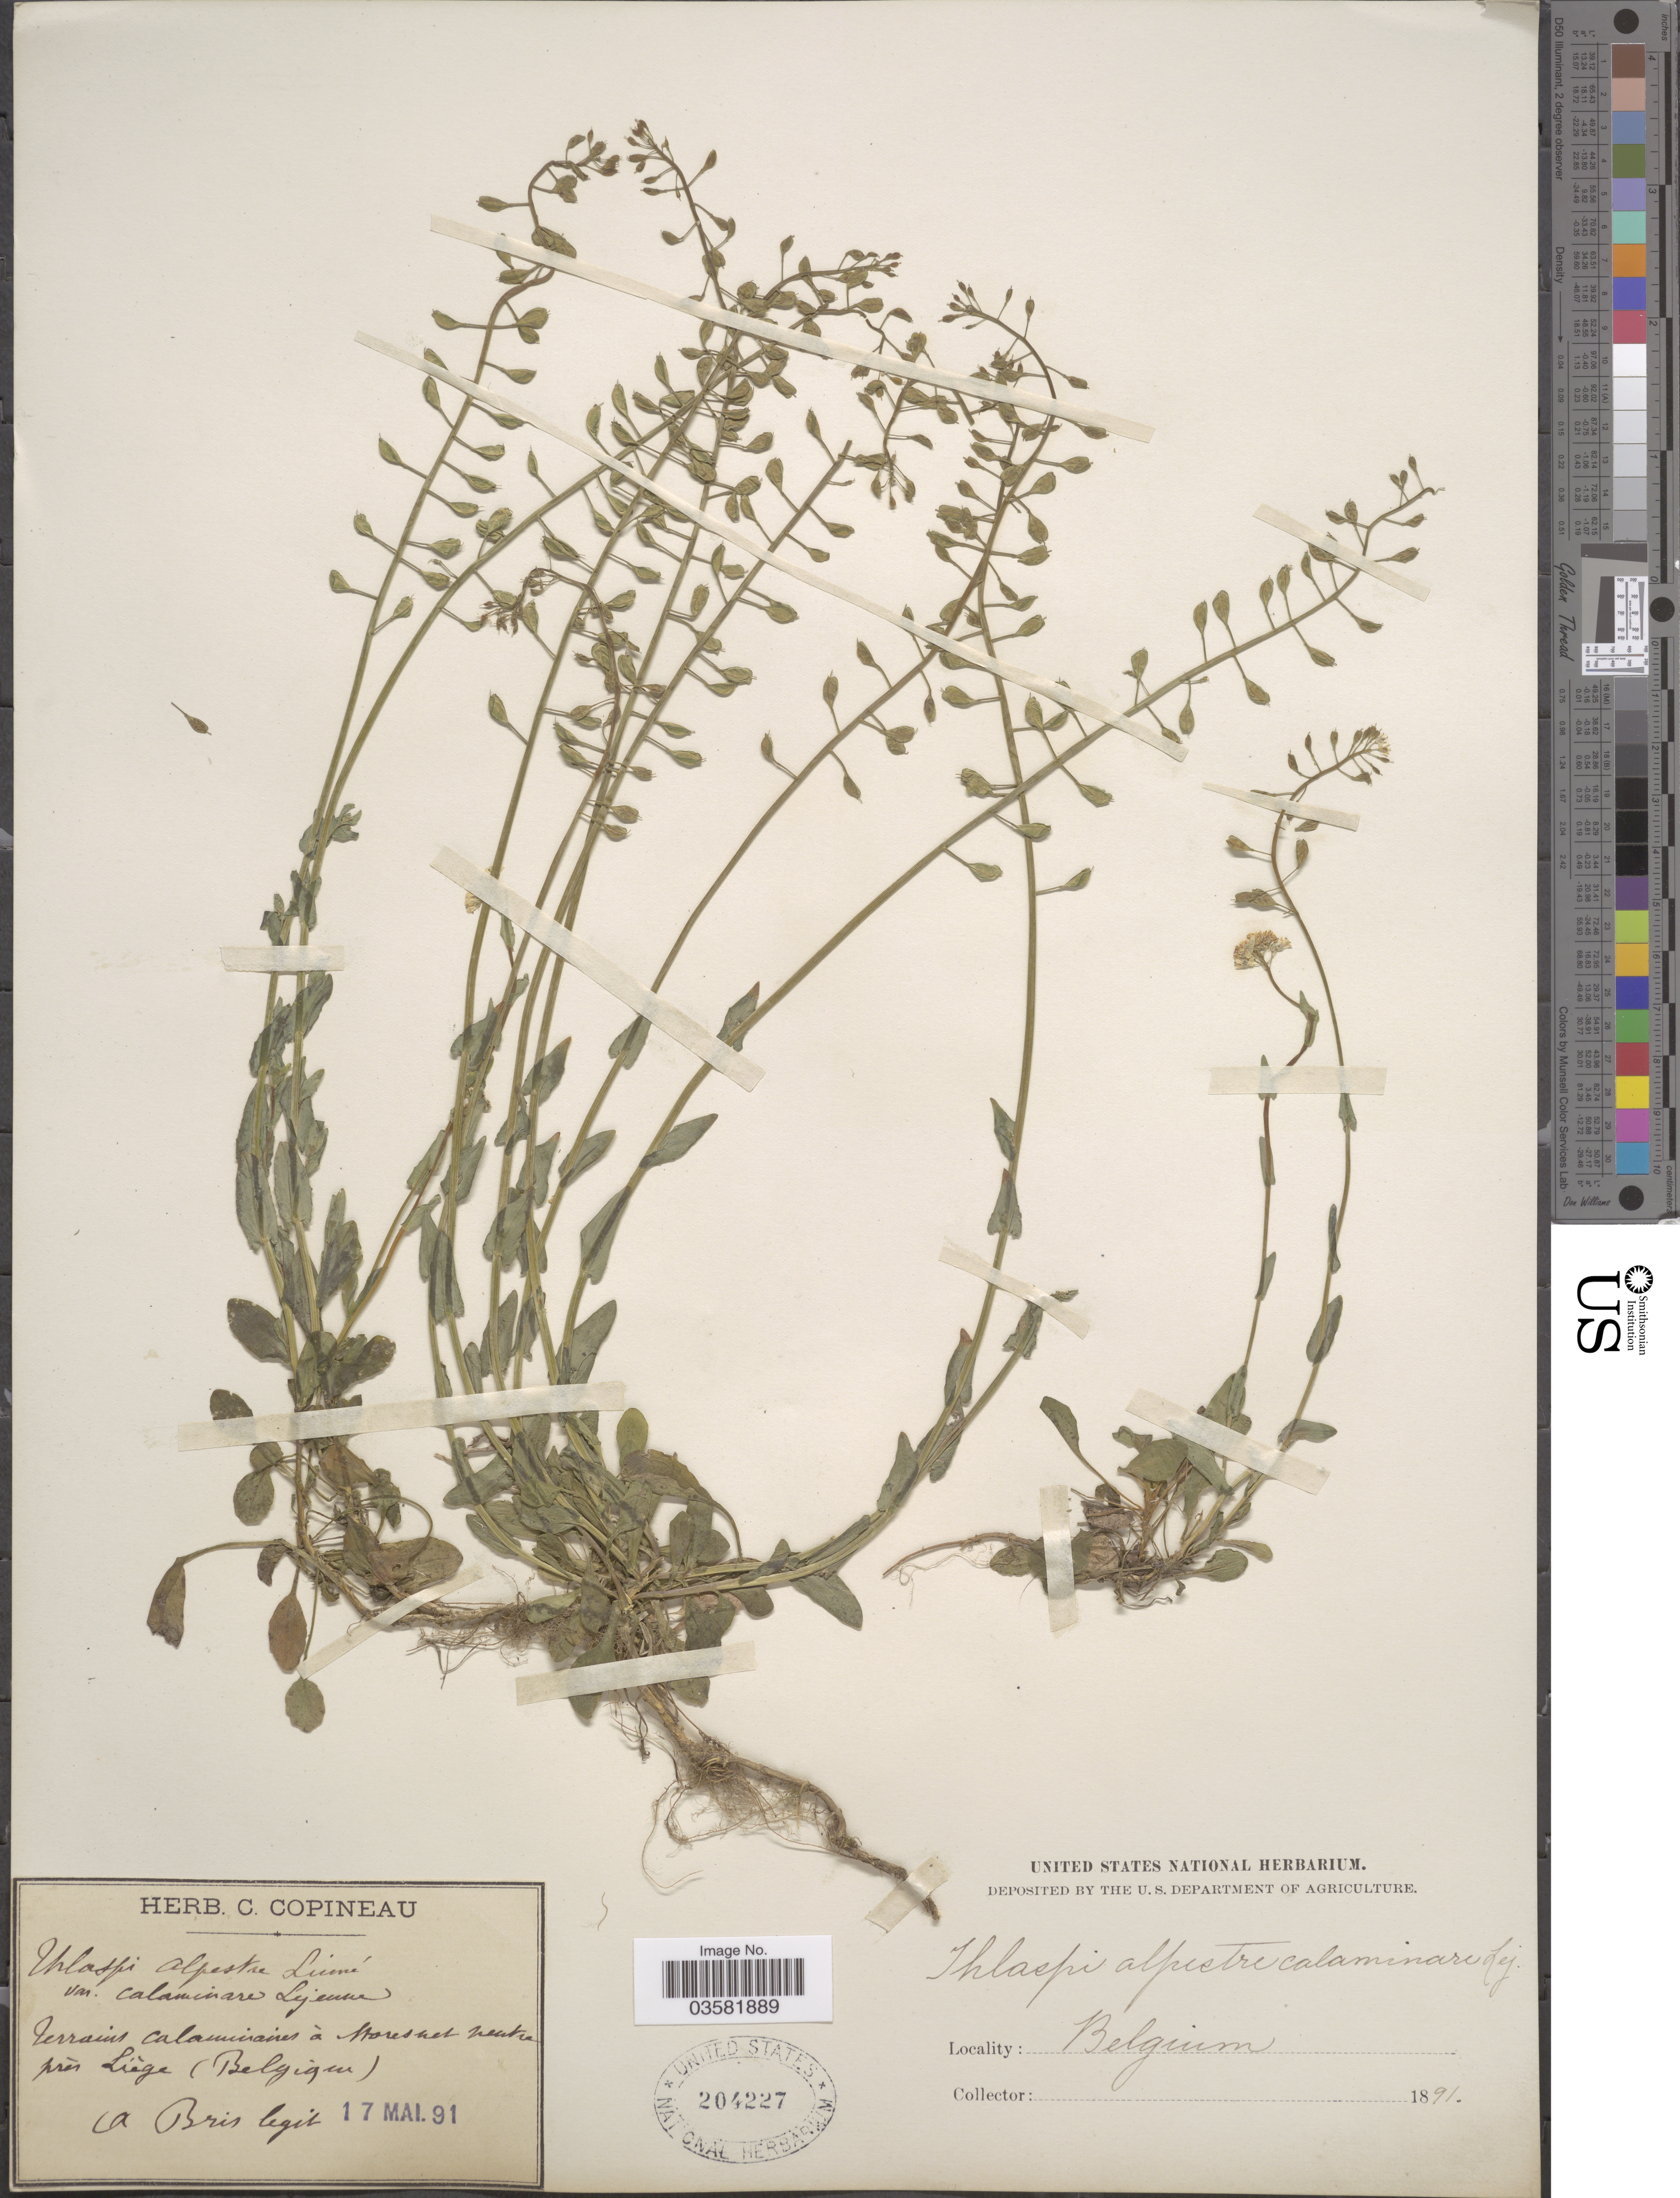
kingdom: Plantae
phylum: Tracheophyta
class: Magnoliopsida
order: Brassicales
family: Brassicaceae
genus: Thlaspi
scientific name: Thlaspi alpestre L. nom. illeg.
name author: L.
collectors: Bris, A.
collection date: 1891-05-17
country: Belgium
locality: Terrains calaminaires à Moresnet neutra [interpreted] près Liège.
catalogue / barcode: US 204227